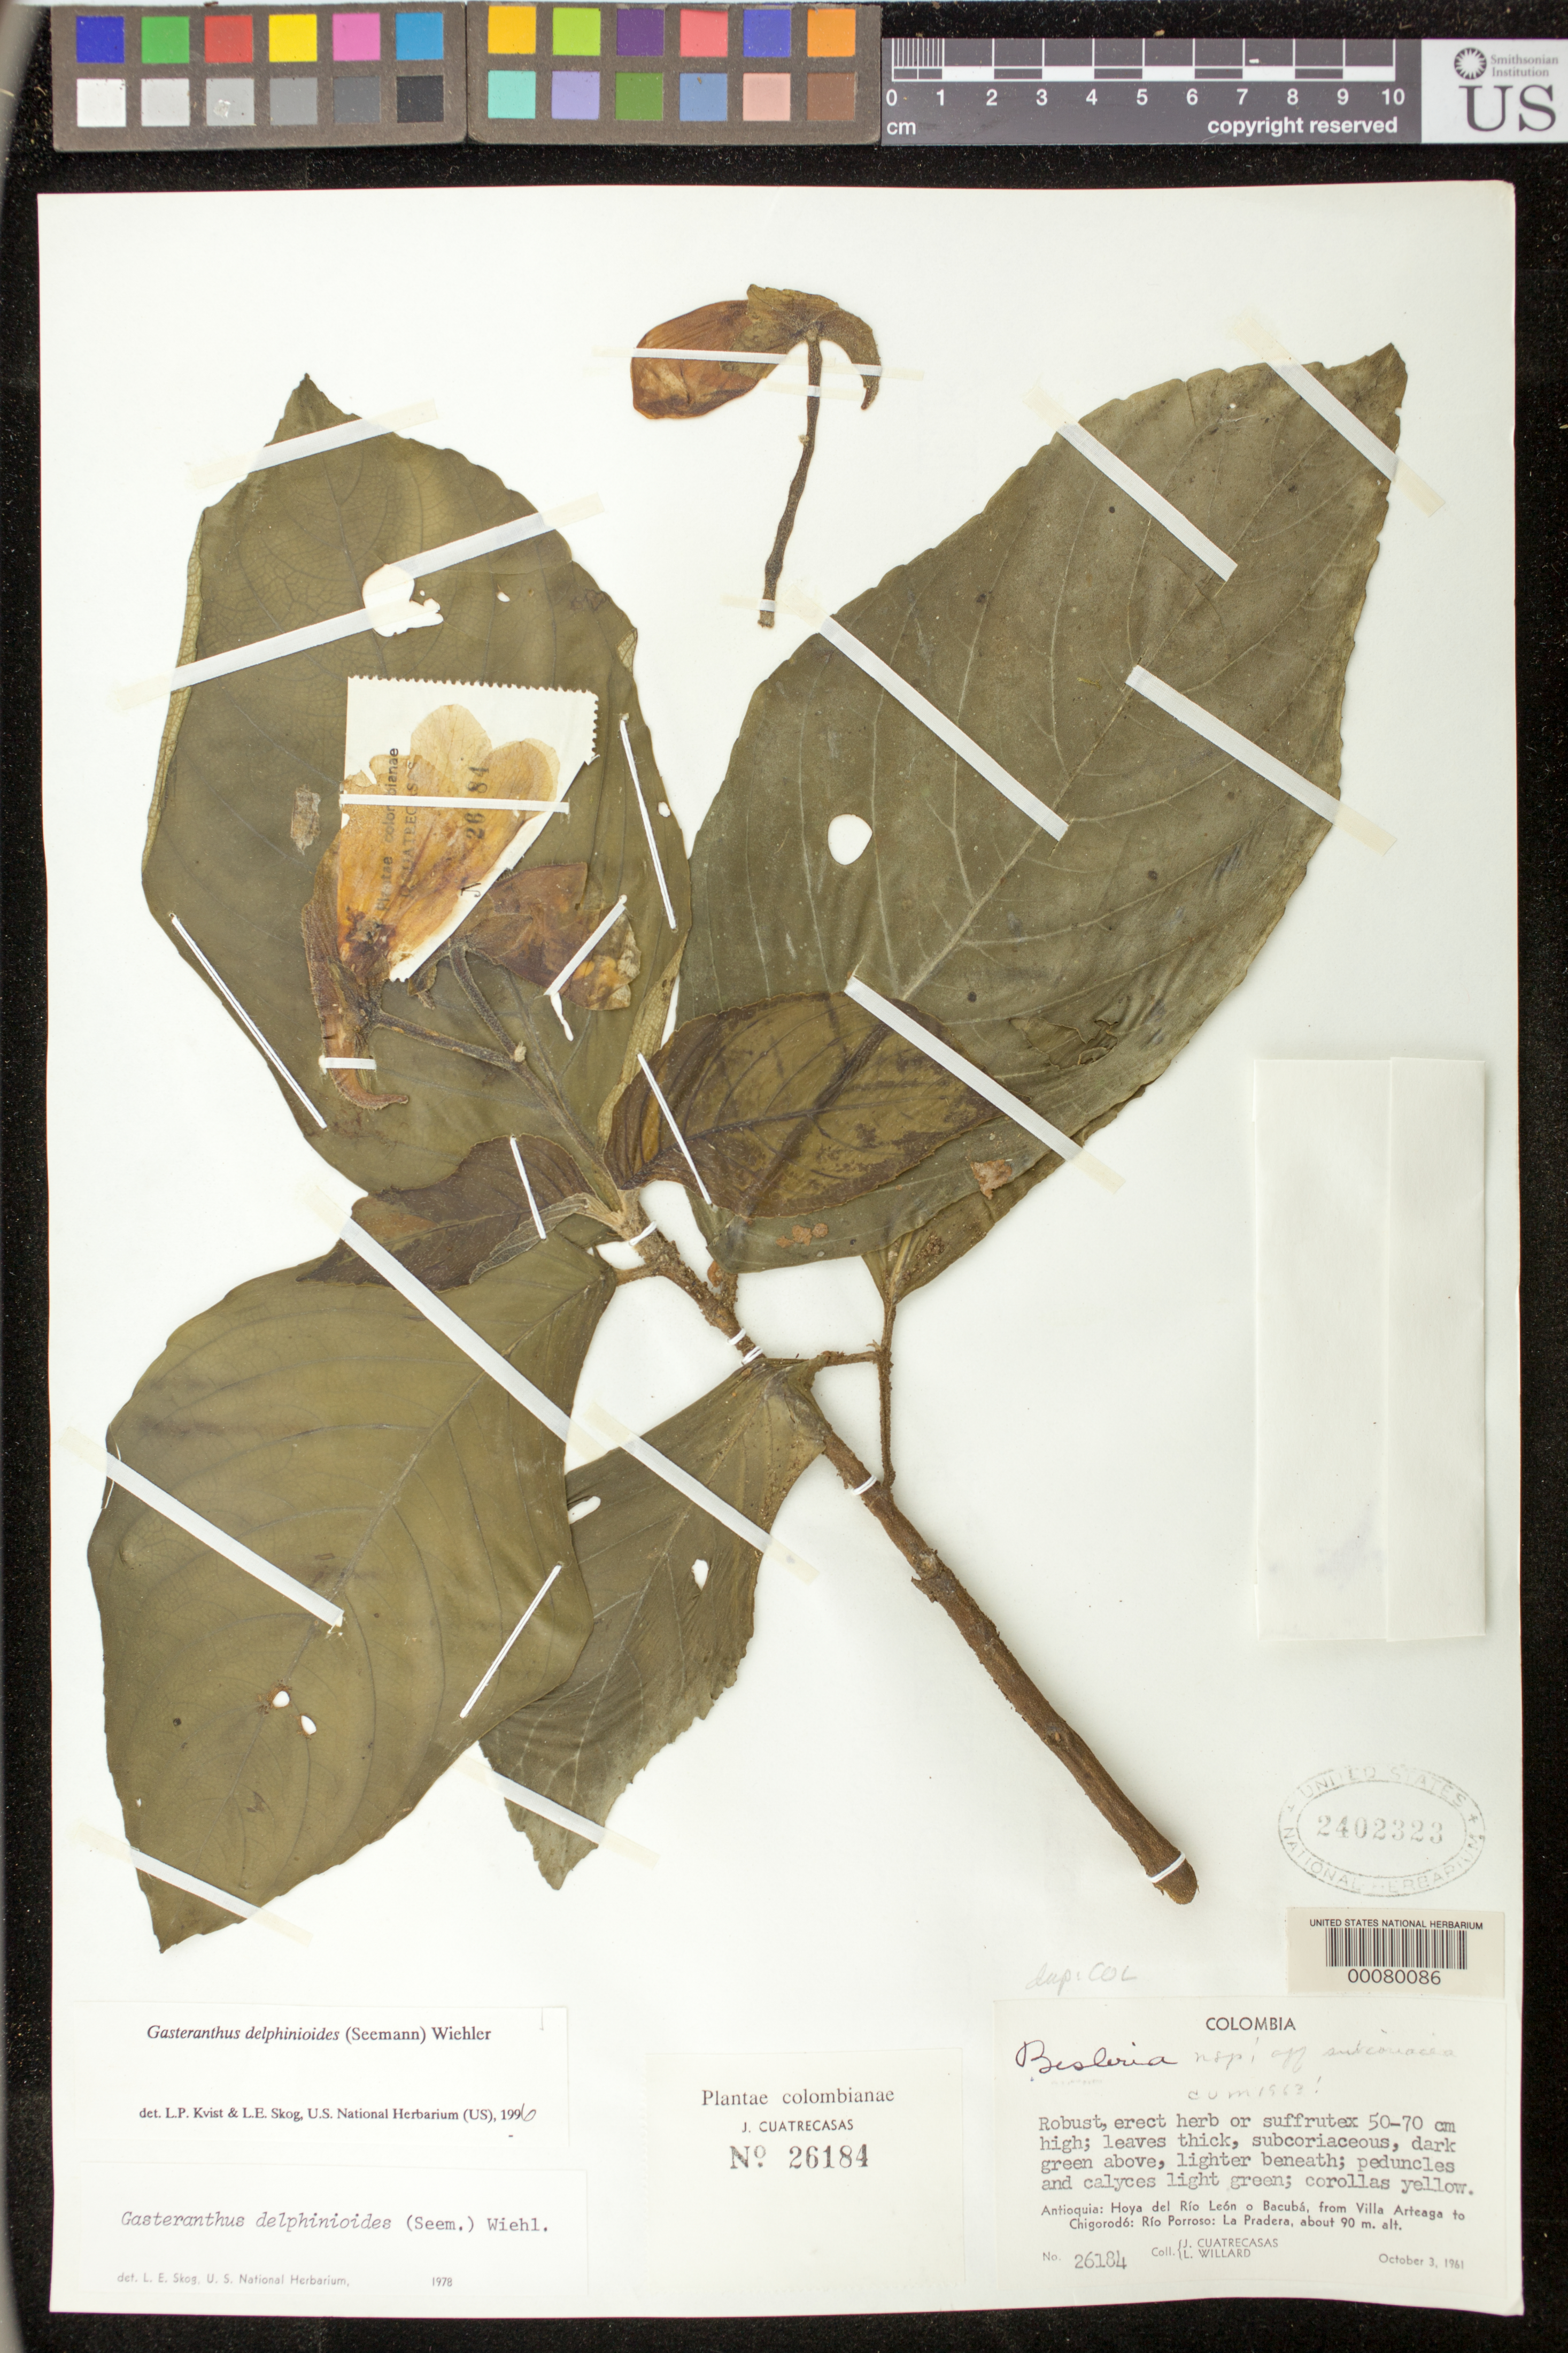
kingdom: Plantae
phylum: Tracheophyta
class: Magnoliopsida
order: Lamiales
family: Gesneriaceae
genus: Gasteranthus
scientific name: Gasteranthus delphinioides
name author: (Seem.) Wiehler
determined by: Skog, Laurence E.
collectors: J. Cuatrecasas & L. Willard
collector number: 26184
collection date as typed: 03 Oct 1961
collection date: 1961-10-03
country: Colombia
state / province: Antioquia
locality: Hoya del Río León o Bacubá, from Villa Arteaga to Chigorodó: Río Porroso: La Pradera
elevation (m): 90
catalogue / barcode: US 2402323